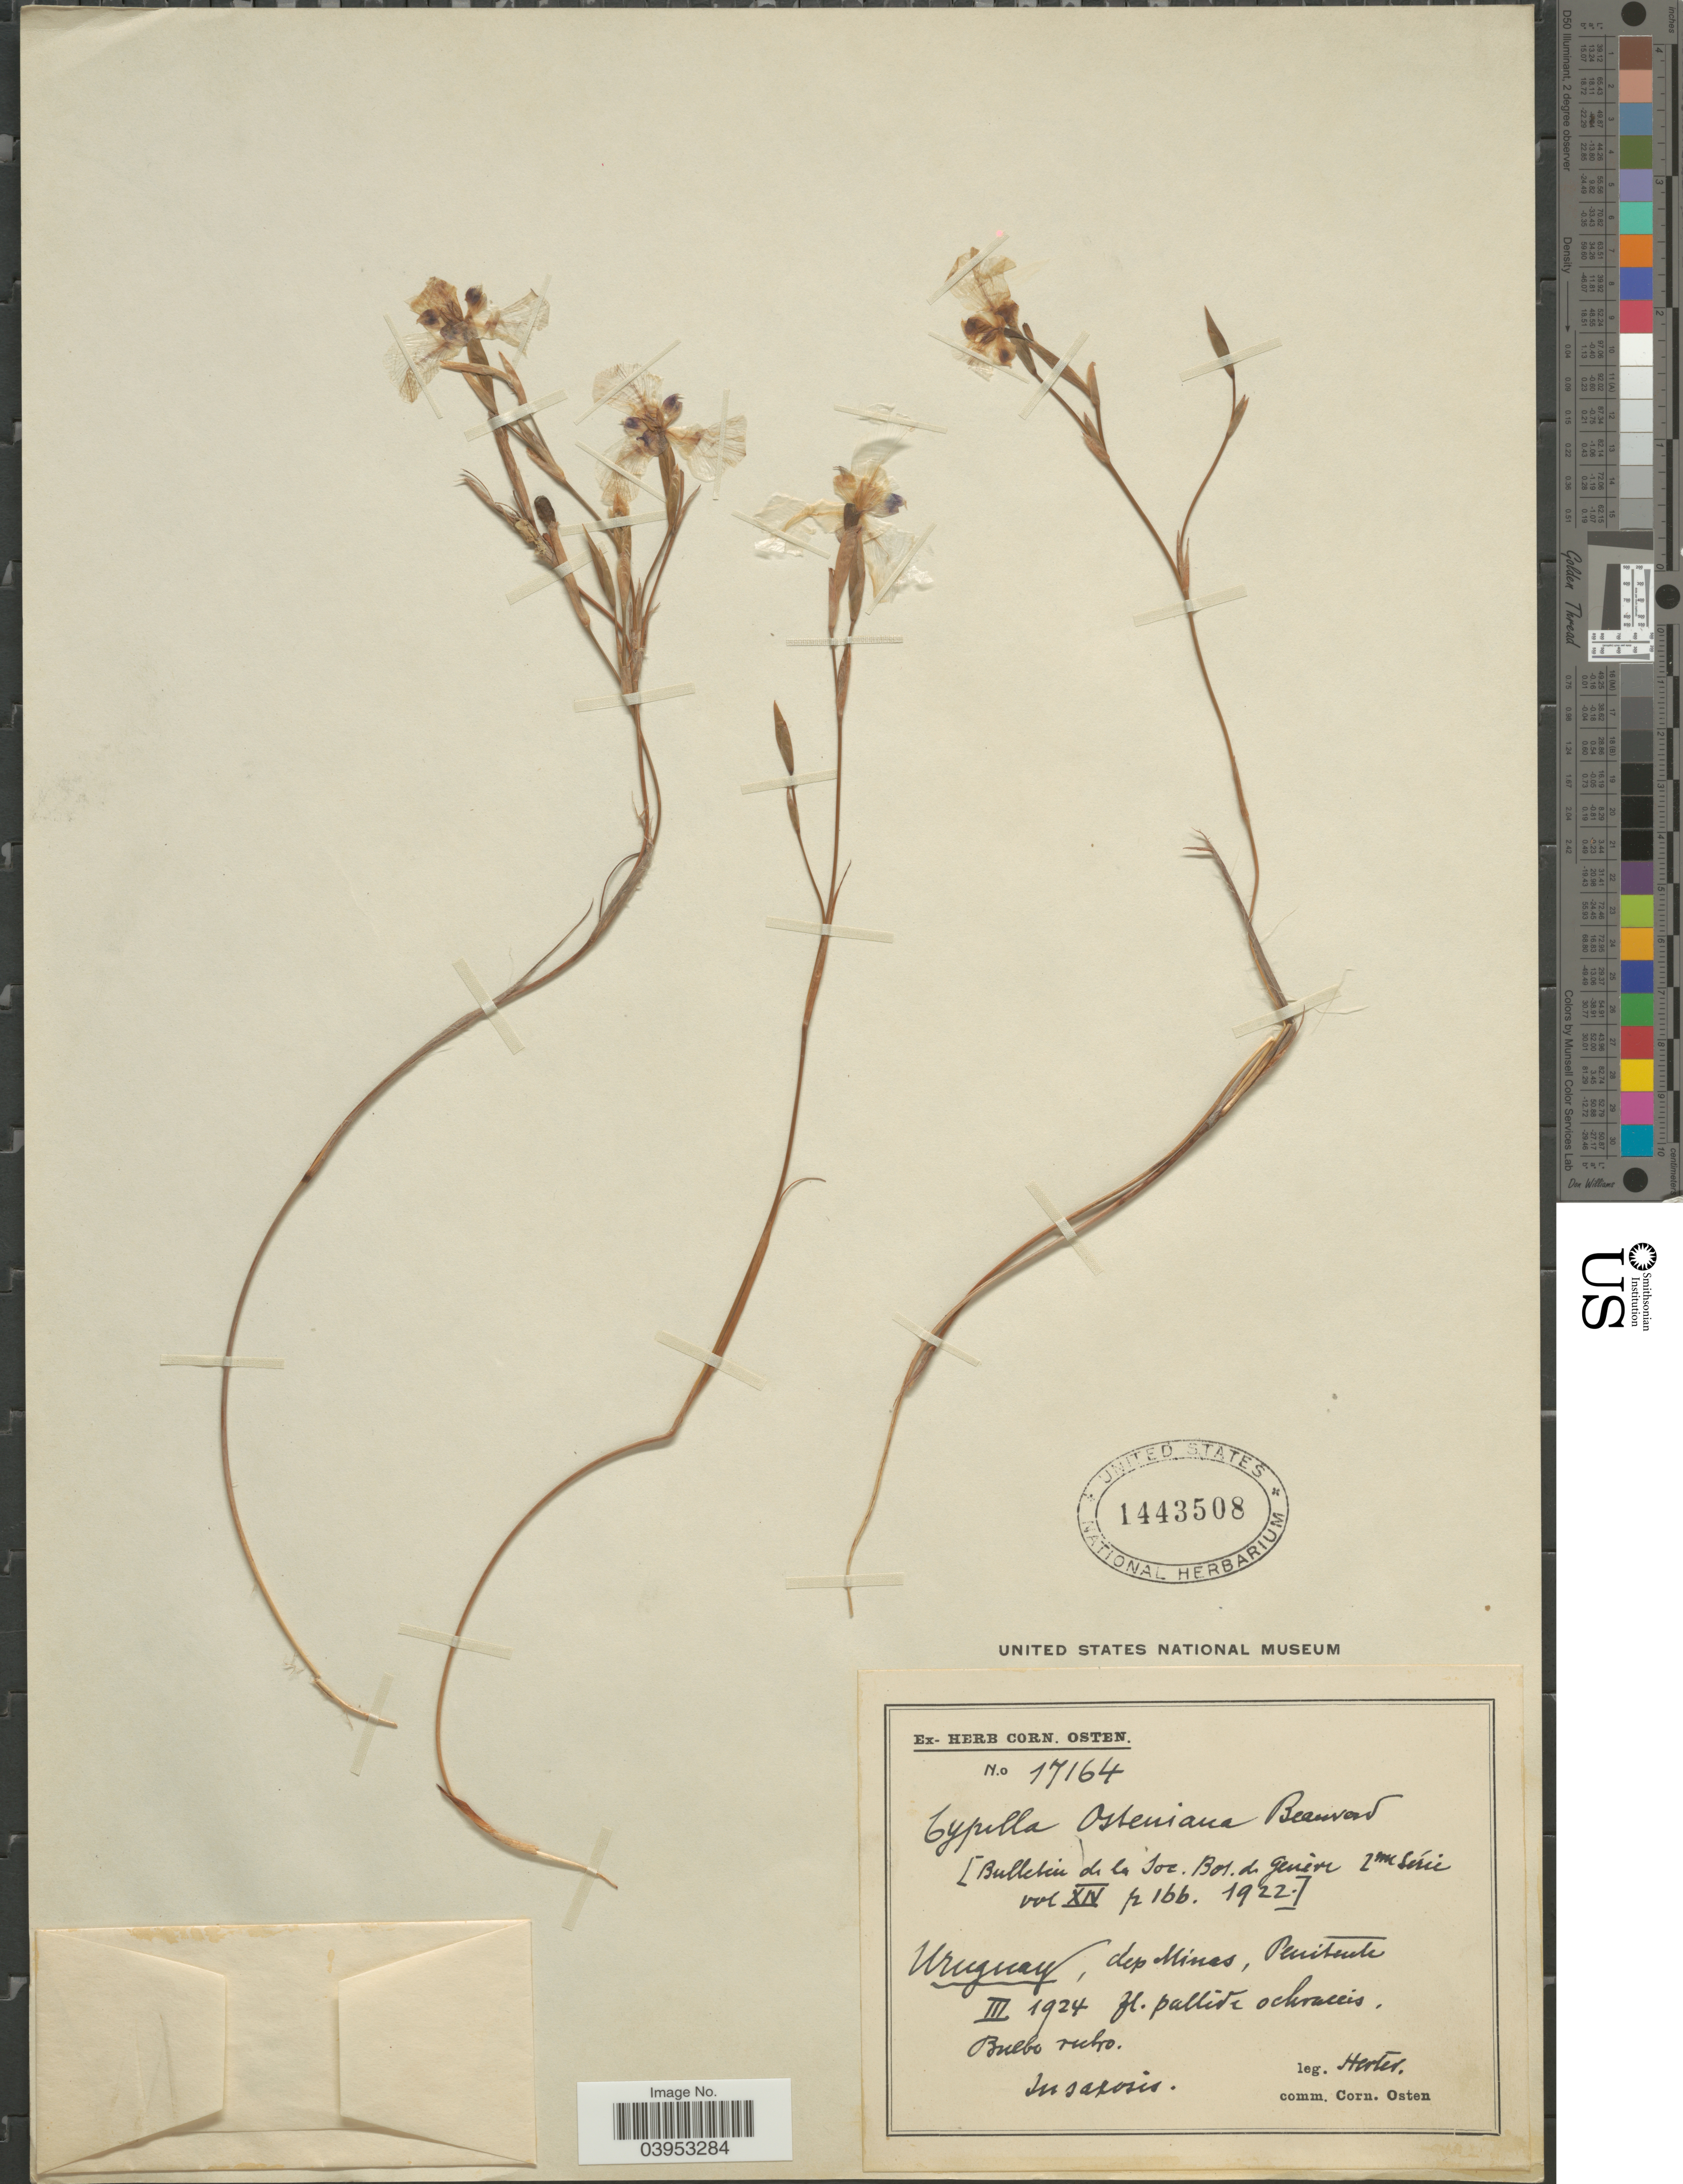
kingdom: Plantae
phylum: Tracheophyta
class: Liliopsida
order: Asparagales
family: Iridaceae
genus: Cypella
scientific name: Cypella osteniana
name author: Beauverd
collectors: Herter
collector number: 17164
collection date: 1924-03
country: Uruguay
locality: Dep Minas, Penitente.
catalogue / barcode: US 1443508